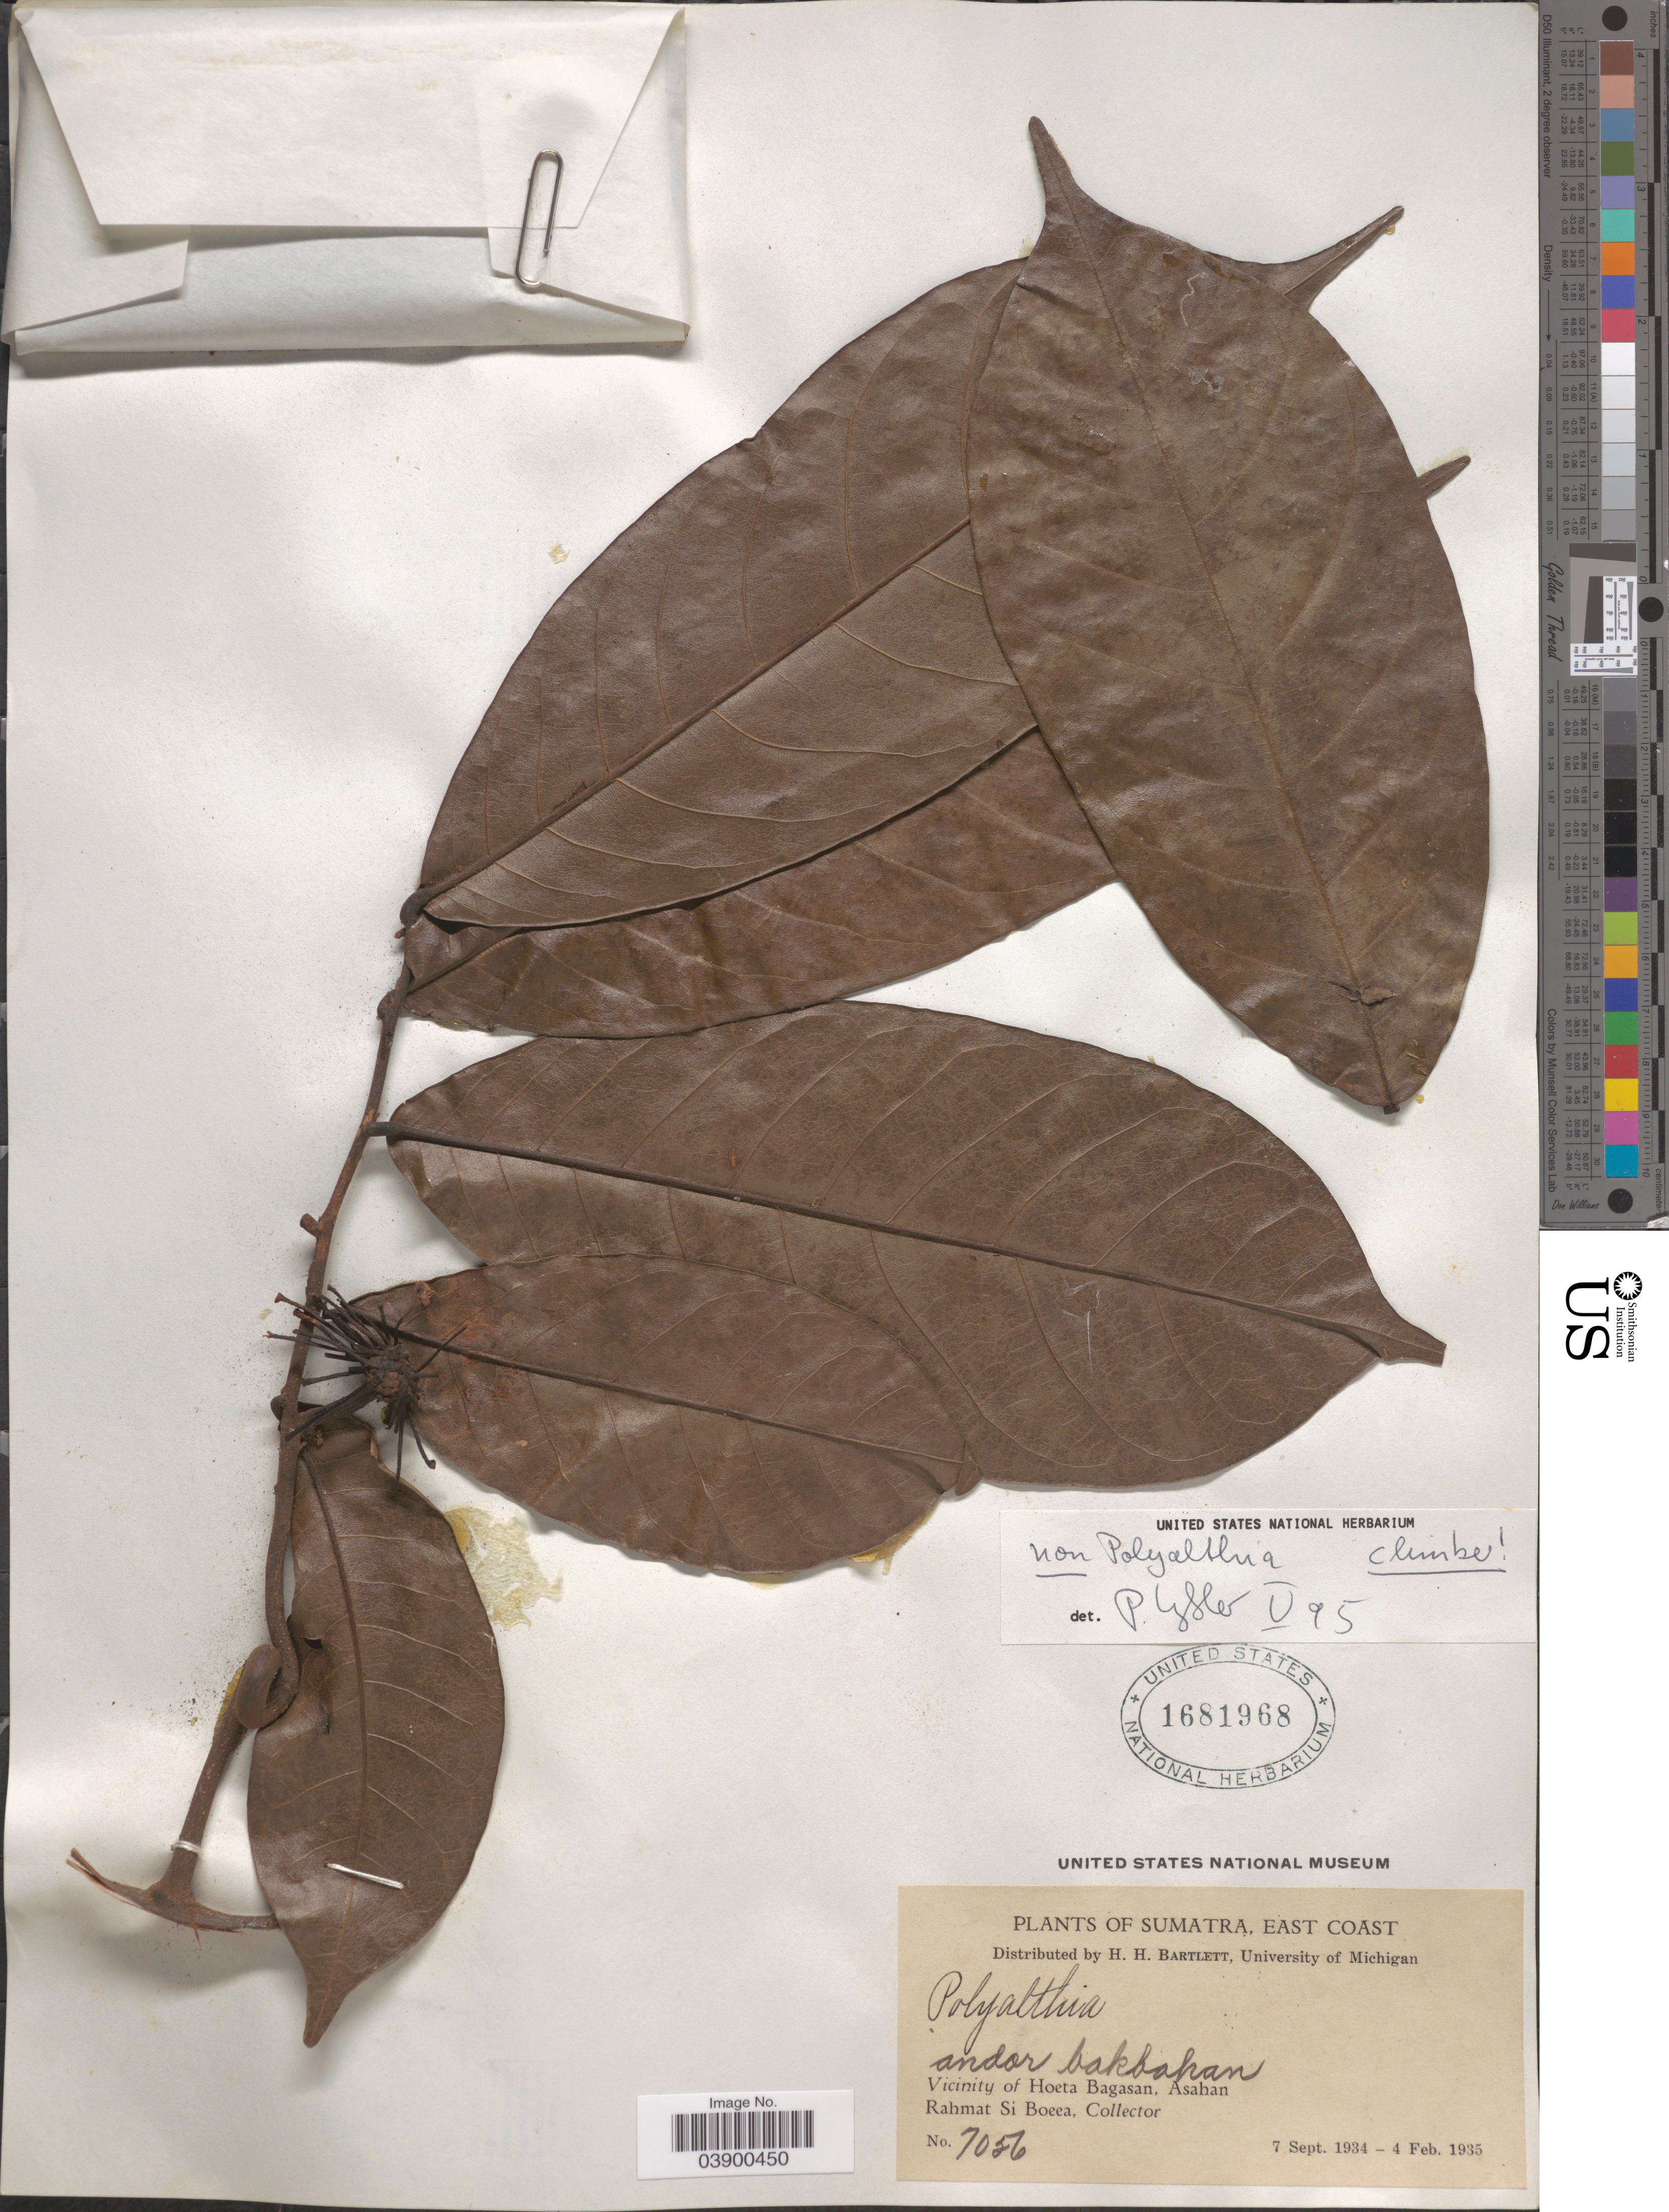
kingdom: Plantae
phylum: Tracheophyta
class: Magnoliopsida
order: Magnoliales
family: Annonaceae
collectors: Rahmat Si Boeea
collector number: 7056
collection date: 1934-09-07/1935-02-04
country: Indonesia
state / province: Sumatra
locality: East Coast. Vicinity of Hoeta Bagasan, Asaban.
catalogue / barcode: US 1681968